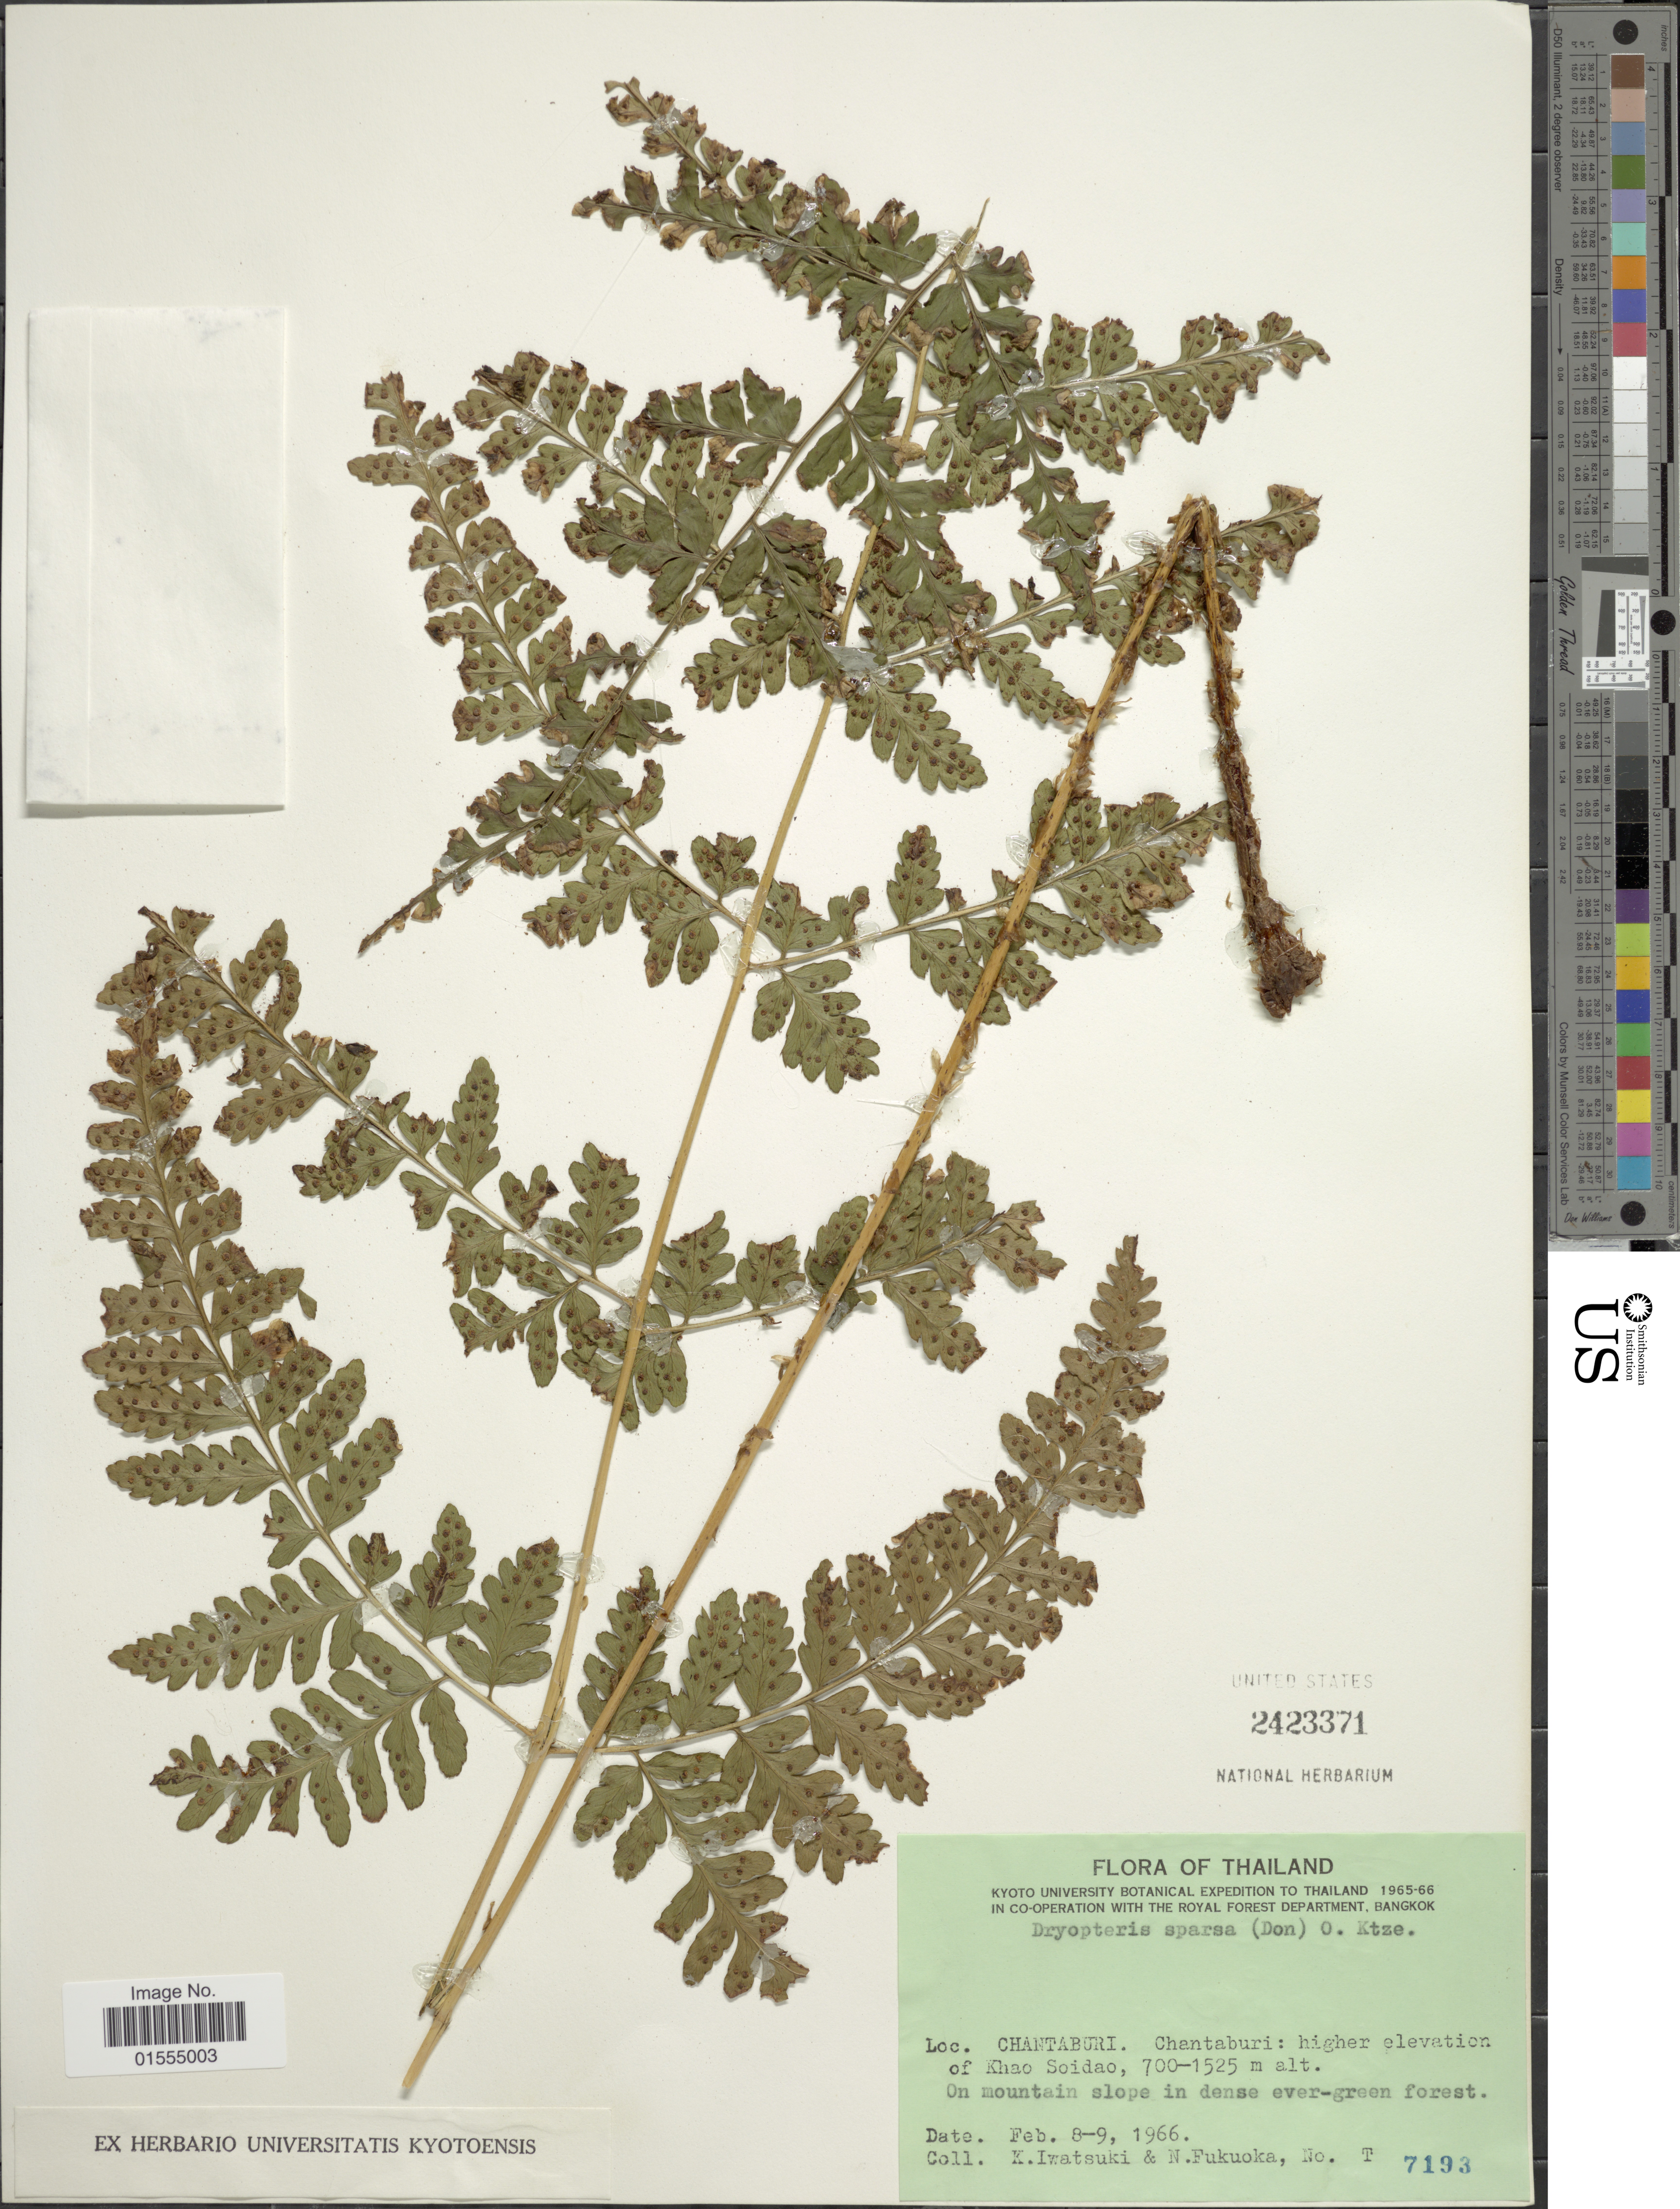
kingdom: Plantae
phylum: Tracheophyta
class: Polypodiopsida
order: Polypodiales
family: Dryopteridaceae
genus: Dryopteris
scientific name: Dryopteris sparsa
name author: (D. Don) Kuntze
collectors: K. Iwatsuki & N. Fukuoka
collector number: T7193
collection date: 1966-02-08/1966-02-09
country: Thailand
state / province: Chanthaburi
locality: Chantaburi: higher elevation of Khao Soidao, Thailand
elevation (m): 700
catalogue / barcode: US 2423371